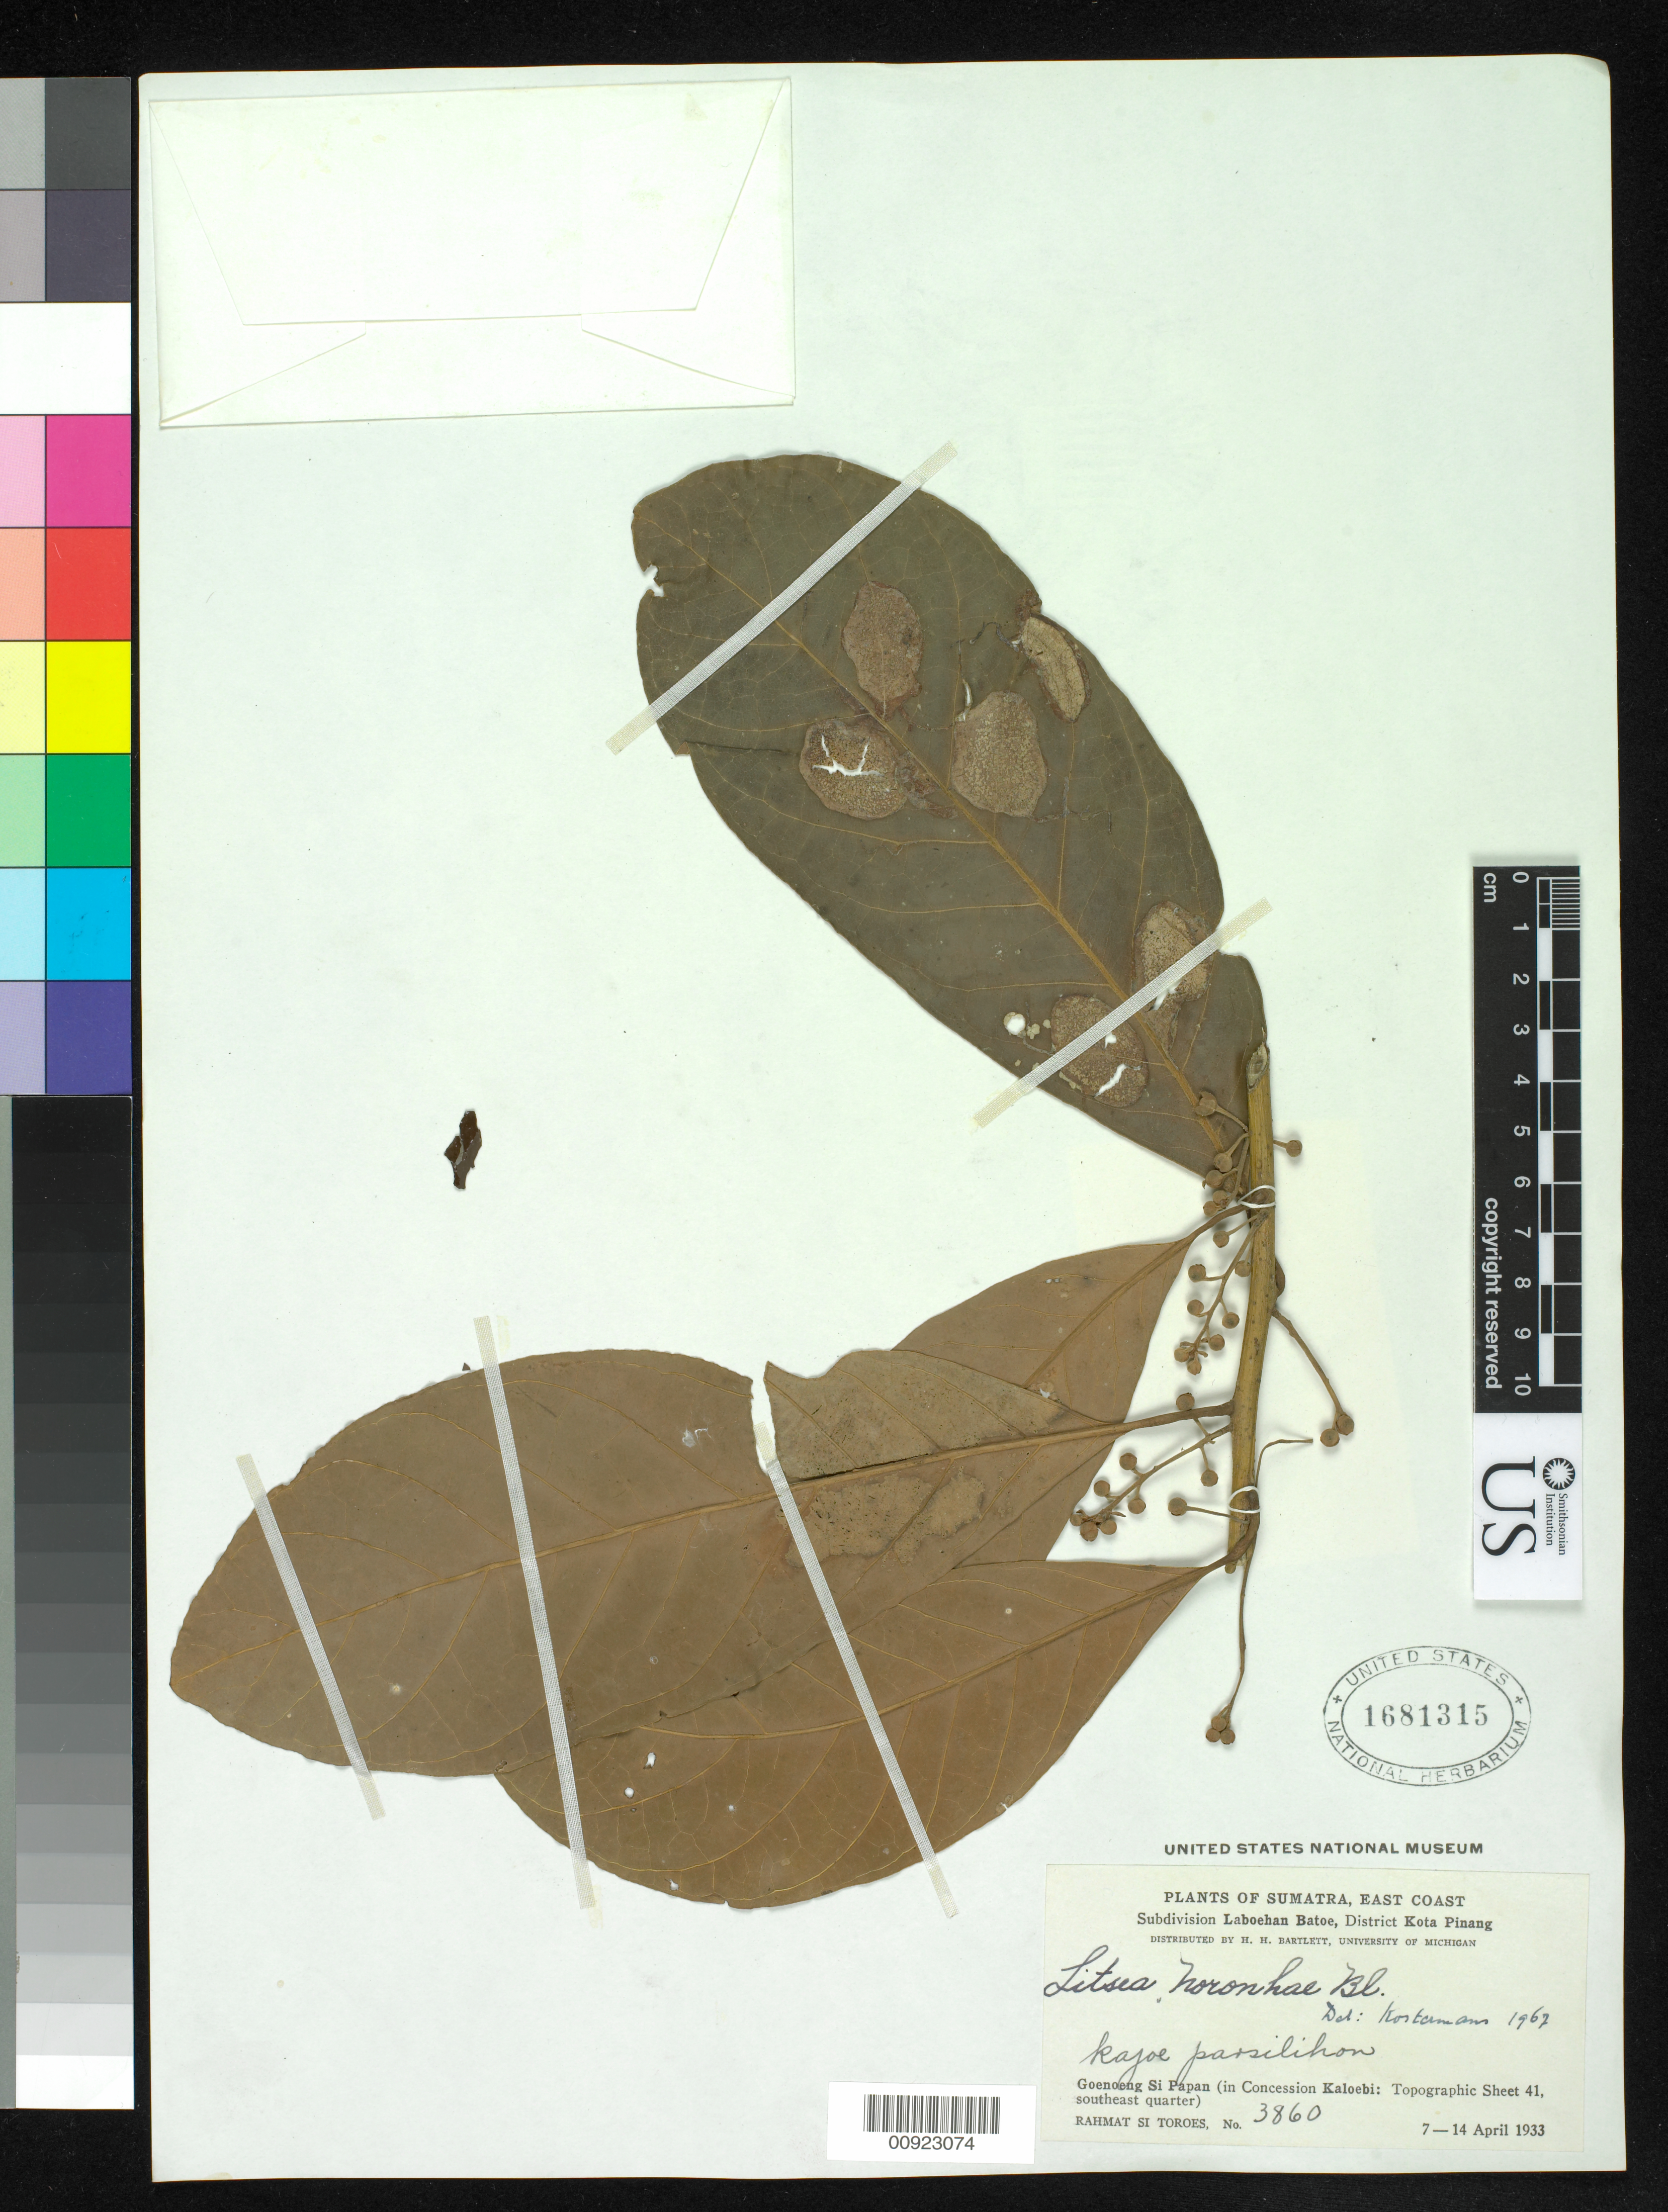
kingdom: Plantae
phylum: Tracheophyta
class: Magnoliopsida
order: Laurales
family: Lauraceae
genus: Litsea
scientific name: Litsea noronhae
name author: Blume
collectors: H. H. Bartlett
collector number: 3860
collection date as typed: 18 Apr 1927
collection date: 1927-04-18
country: Indonesia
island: Sumatra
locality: East coast; old jungle near Aek Kanopan, Loendoet Conession, Koealoe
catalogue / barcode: US 1681315